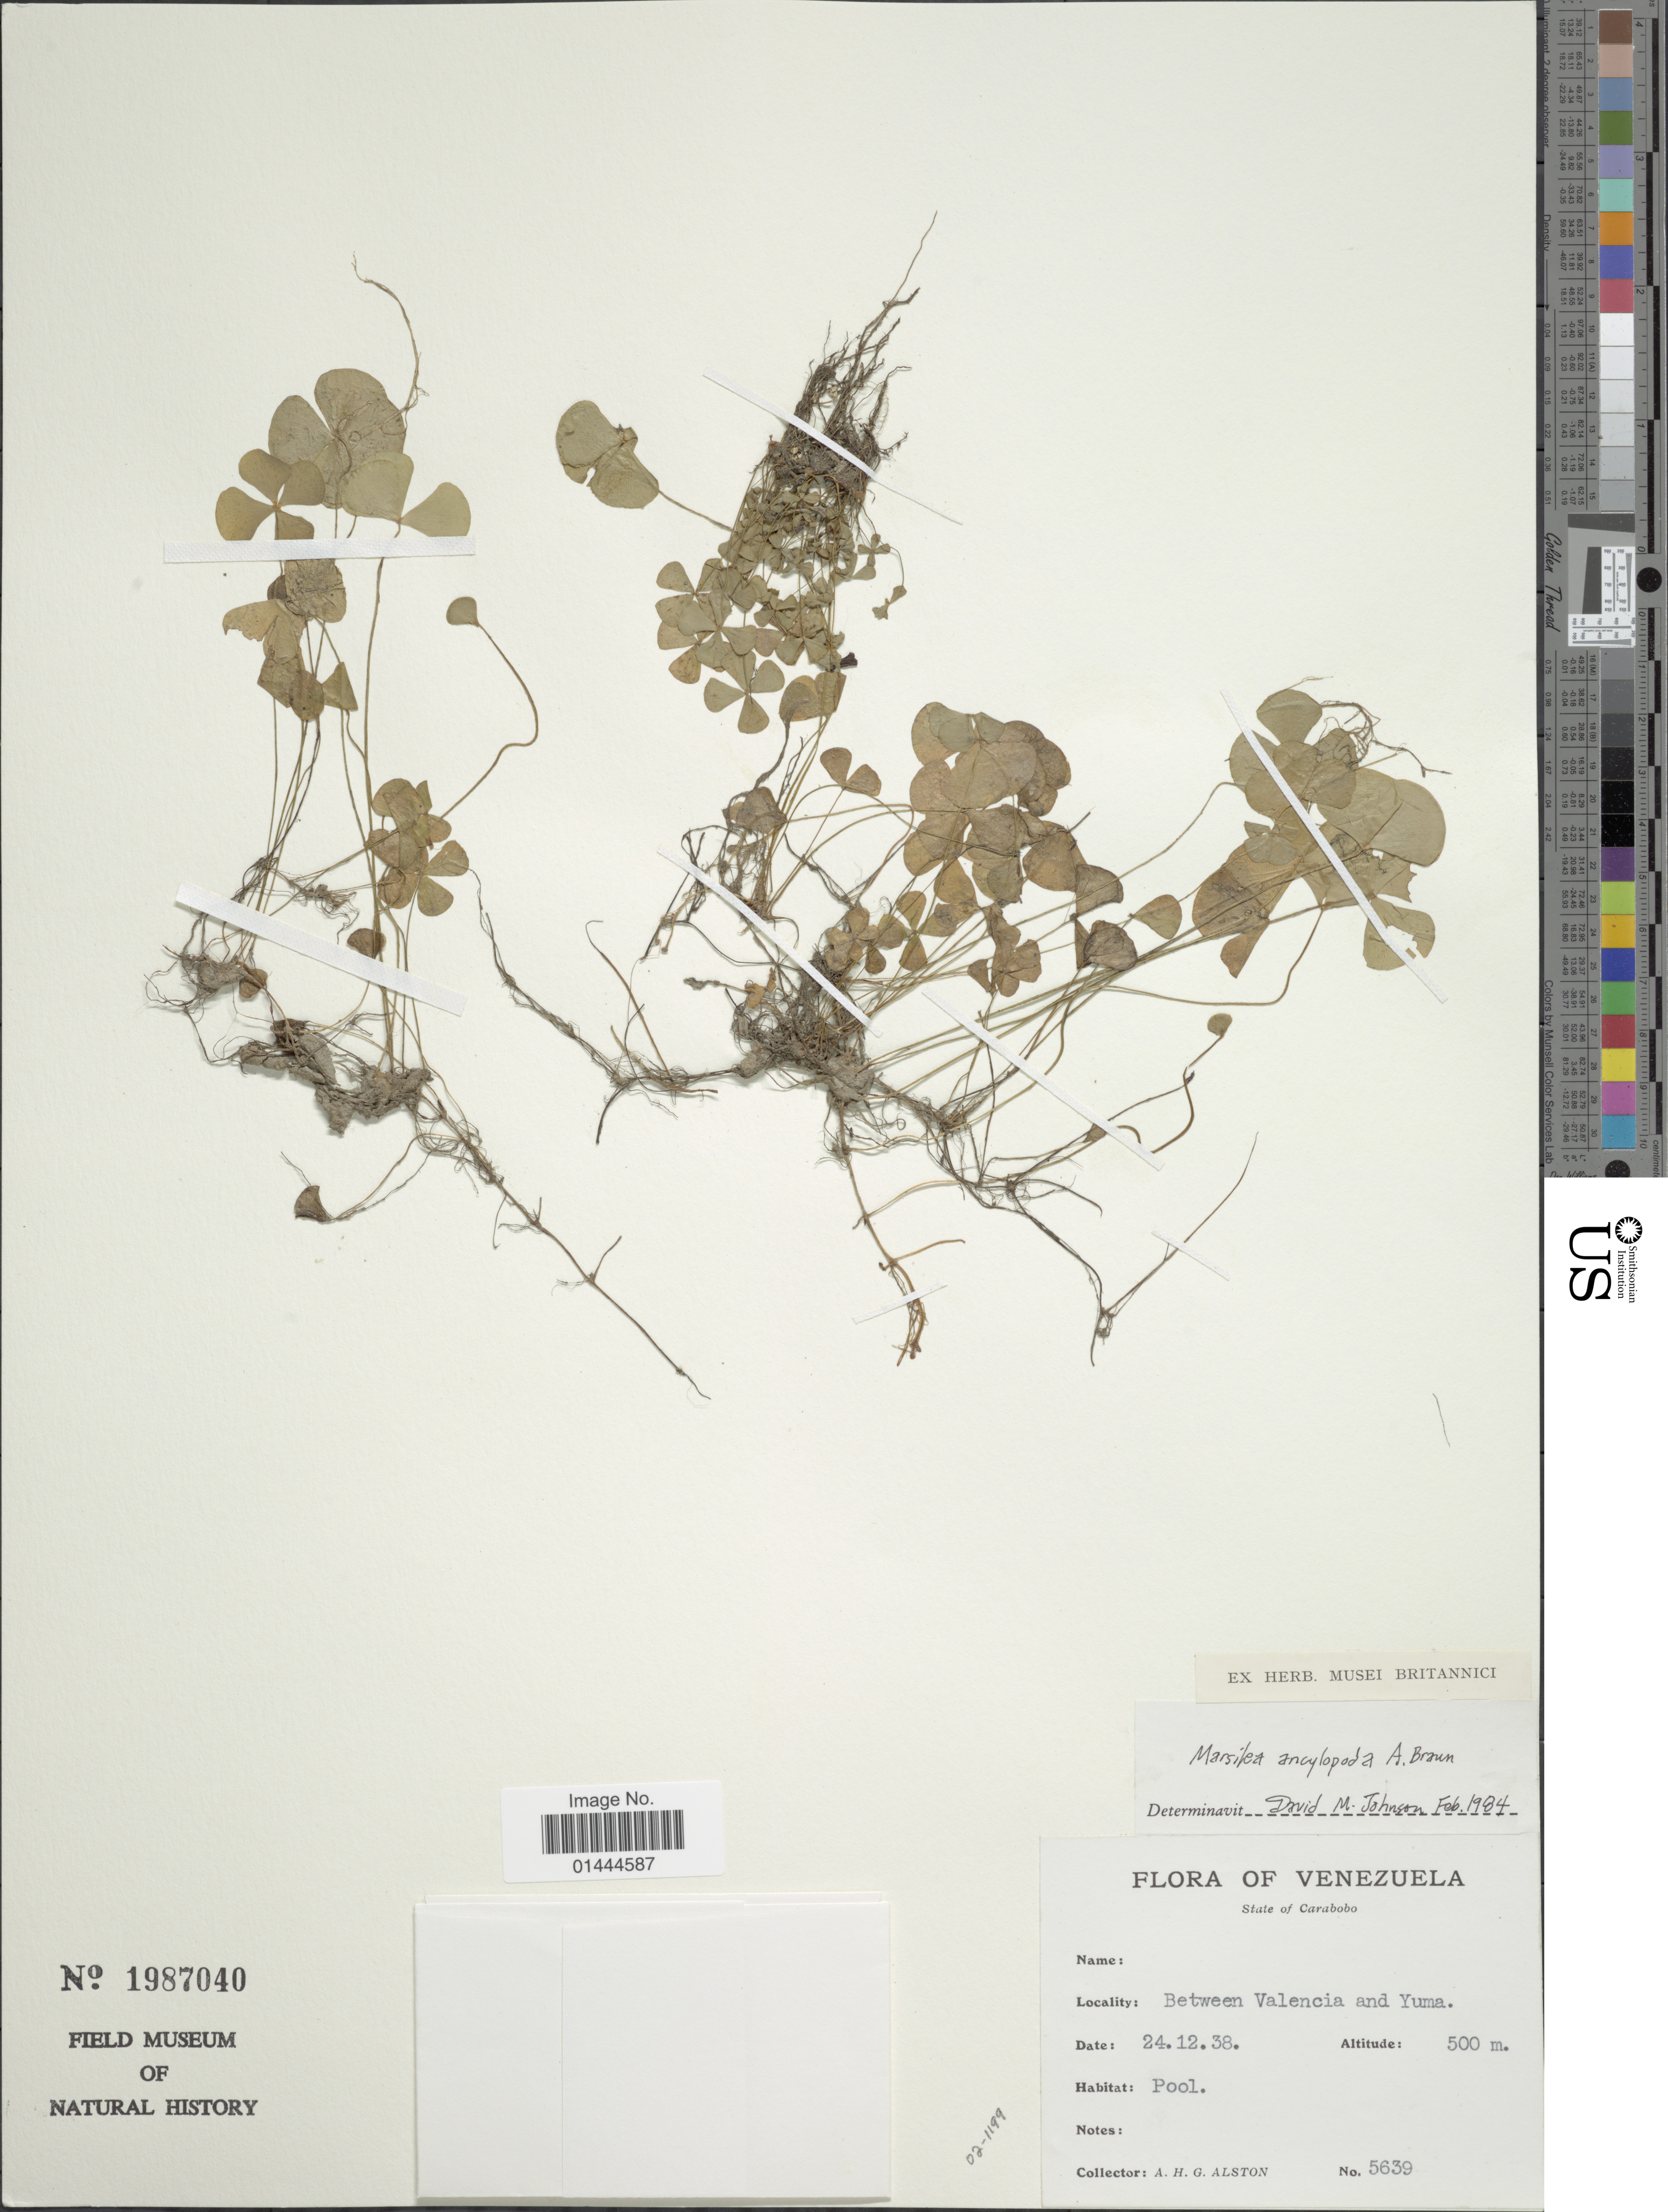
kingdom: Plantae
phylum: Tracheophyta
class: Polypodiopsida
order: Salviniales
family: Marsileaceae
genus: Marsilea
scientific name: Marsilea ancylopoda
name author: A. Braun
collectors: A. H. Alston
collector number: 5639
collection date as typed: Transcribed d/m/y: 24/12/38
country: Venezuela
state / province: Carabobo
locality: Between Valencia and Yuma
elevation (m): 500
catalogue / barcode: US 1987040